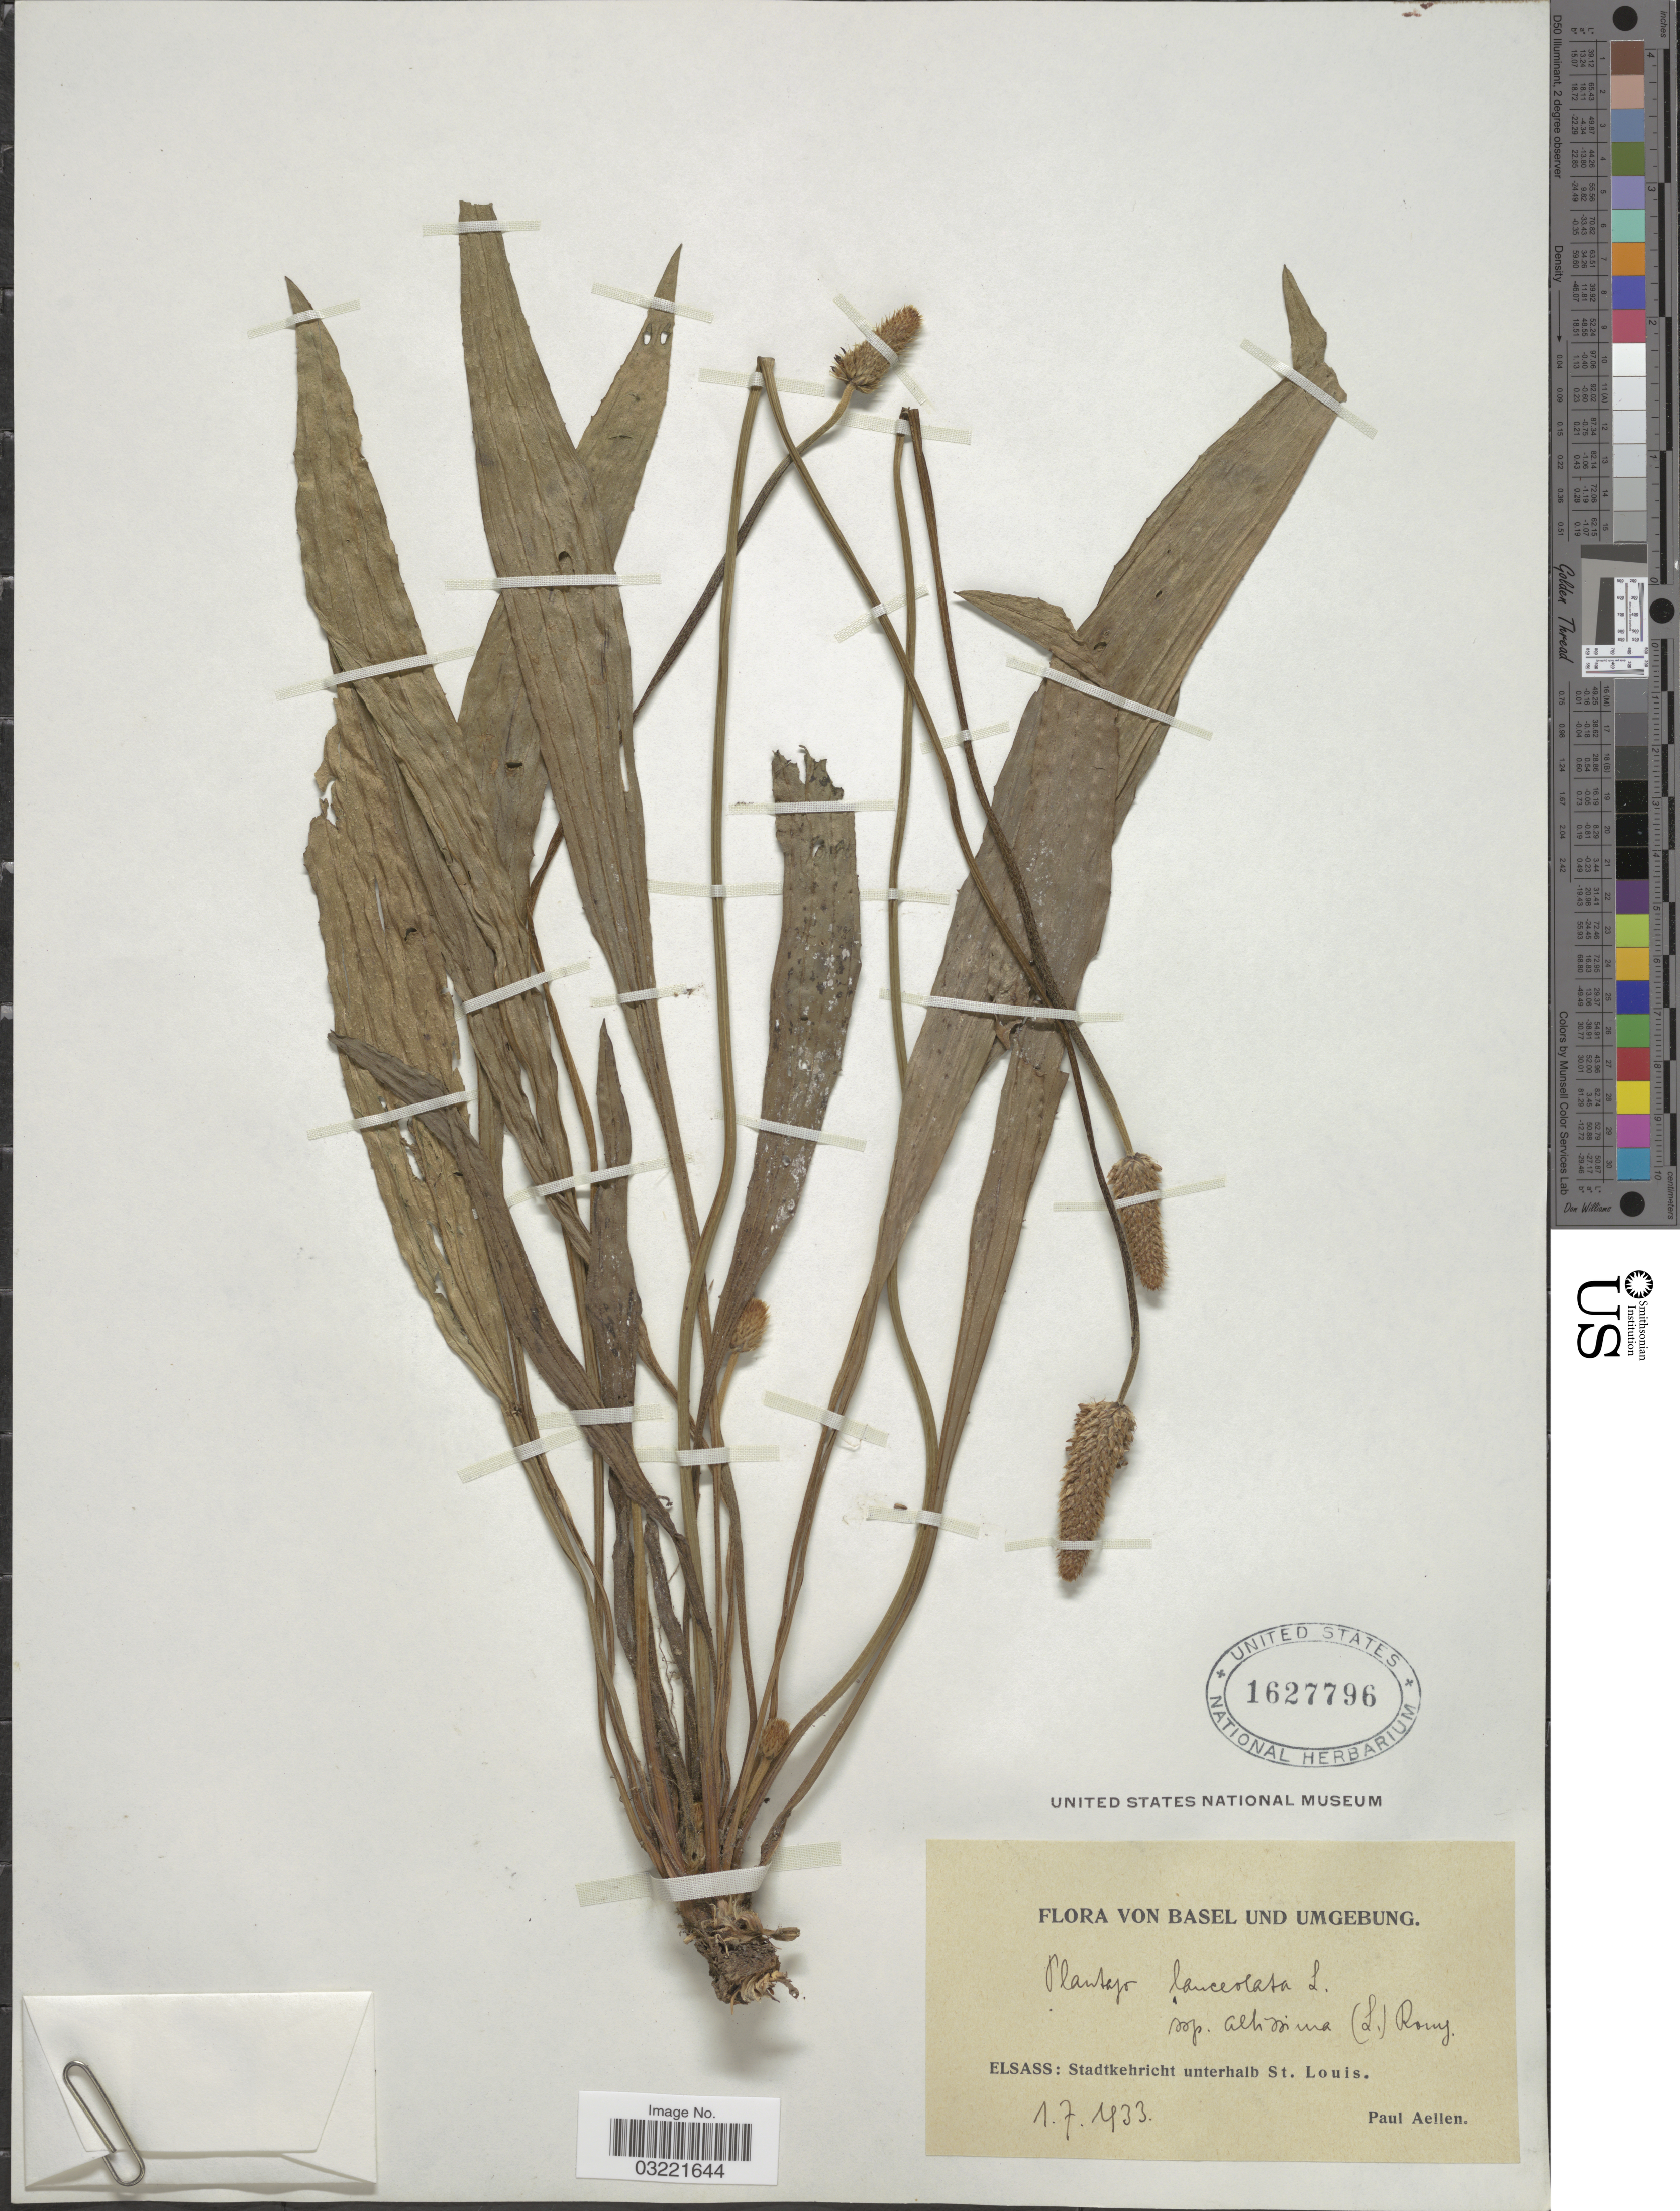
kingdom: Plantae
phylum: Tracheophyta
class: Magnoliopsida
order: Lamiales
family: Plantaginaceae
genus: Plantago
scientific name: Plantago lanceolata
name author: L.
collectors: P. Aellen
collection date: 1933-07-01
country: Switzerland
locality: Basel und umgebung. Elsass: Stadtkehricht unterhalb St. Louis.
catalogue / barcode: US 1627796